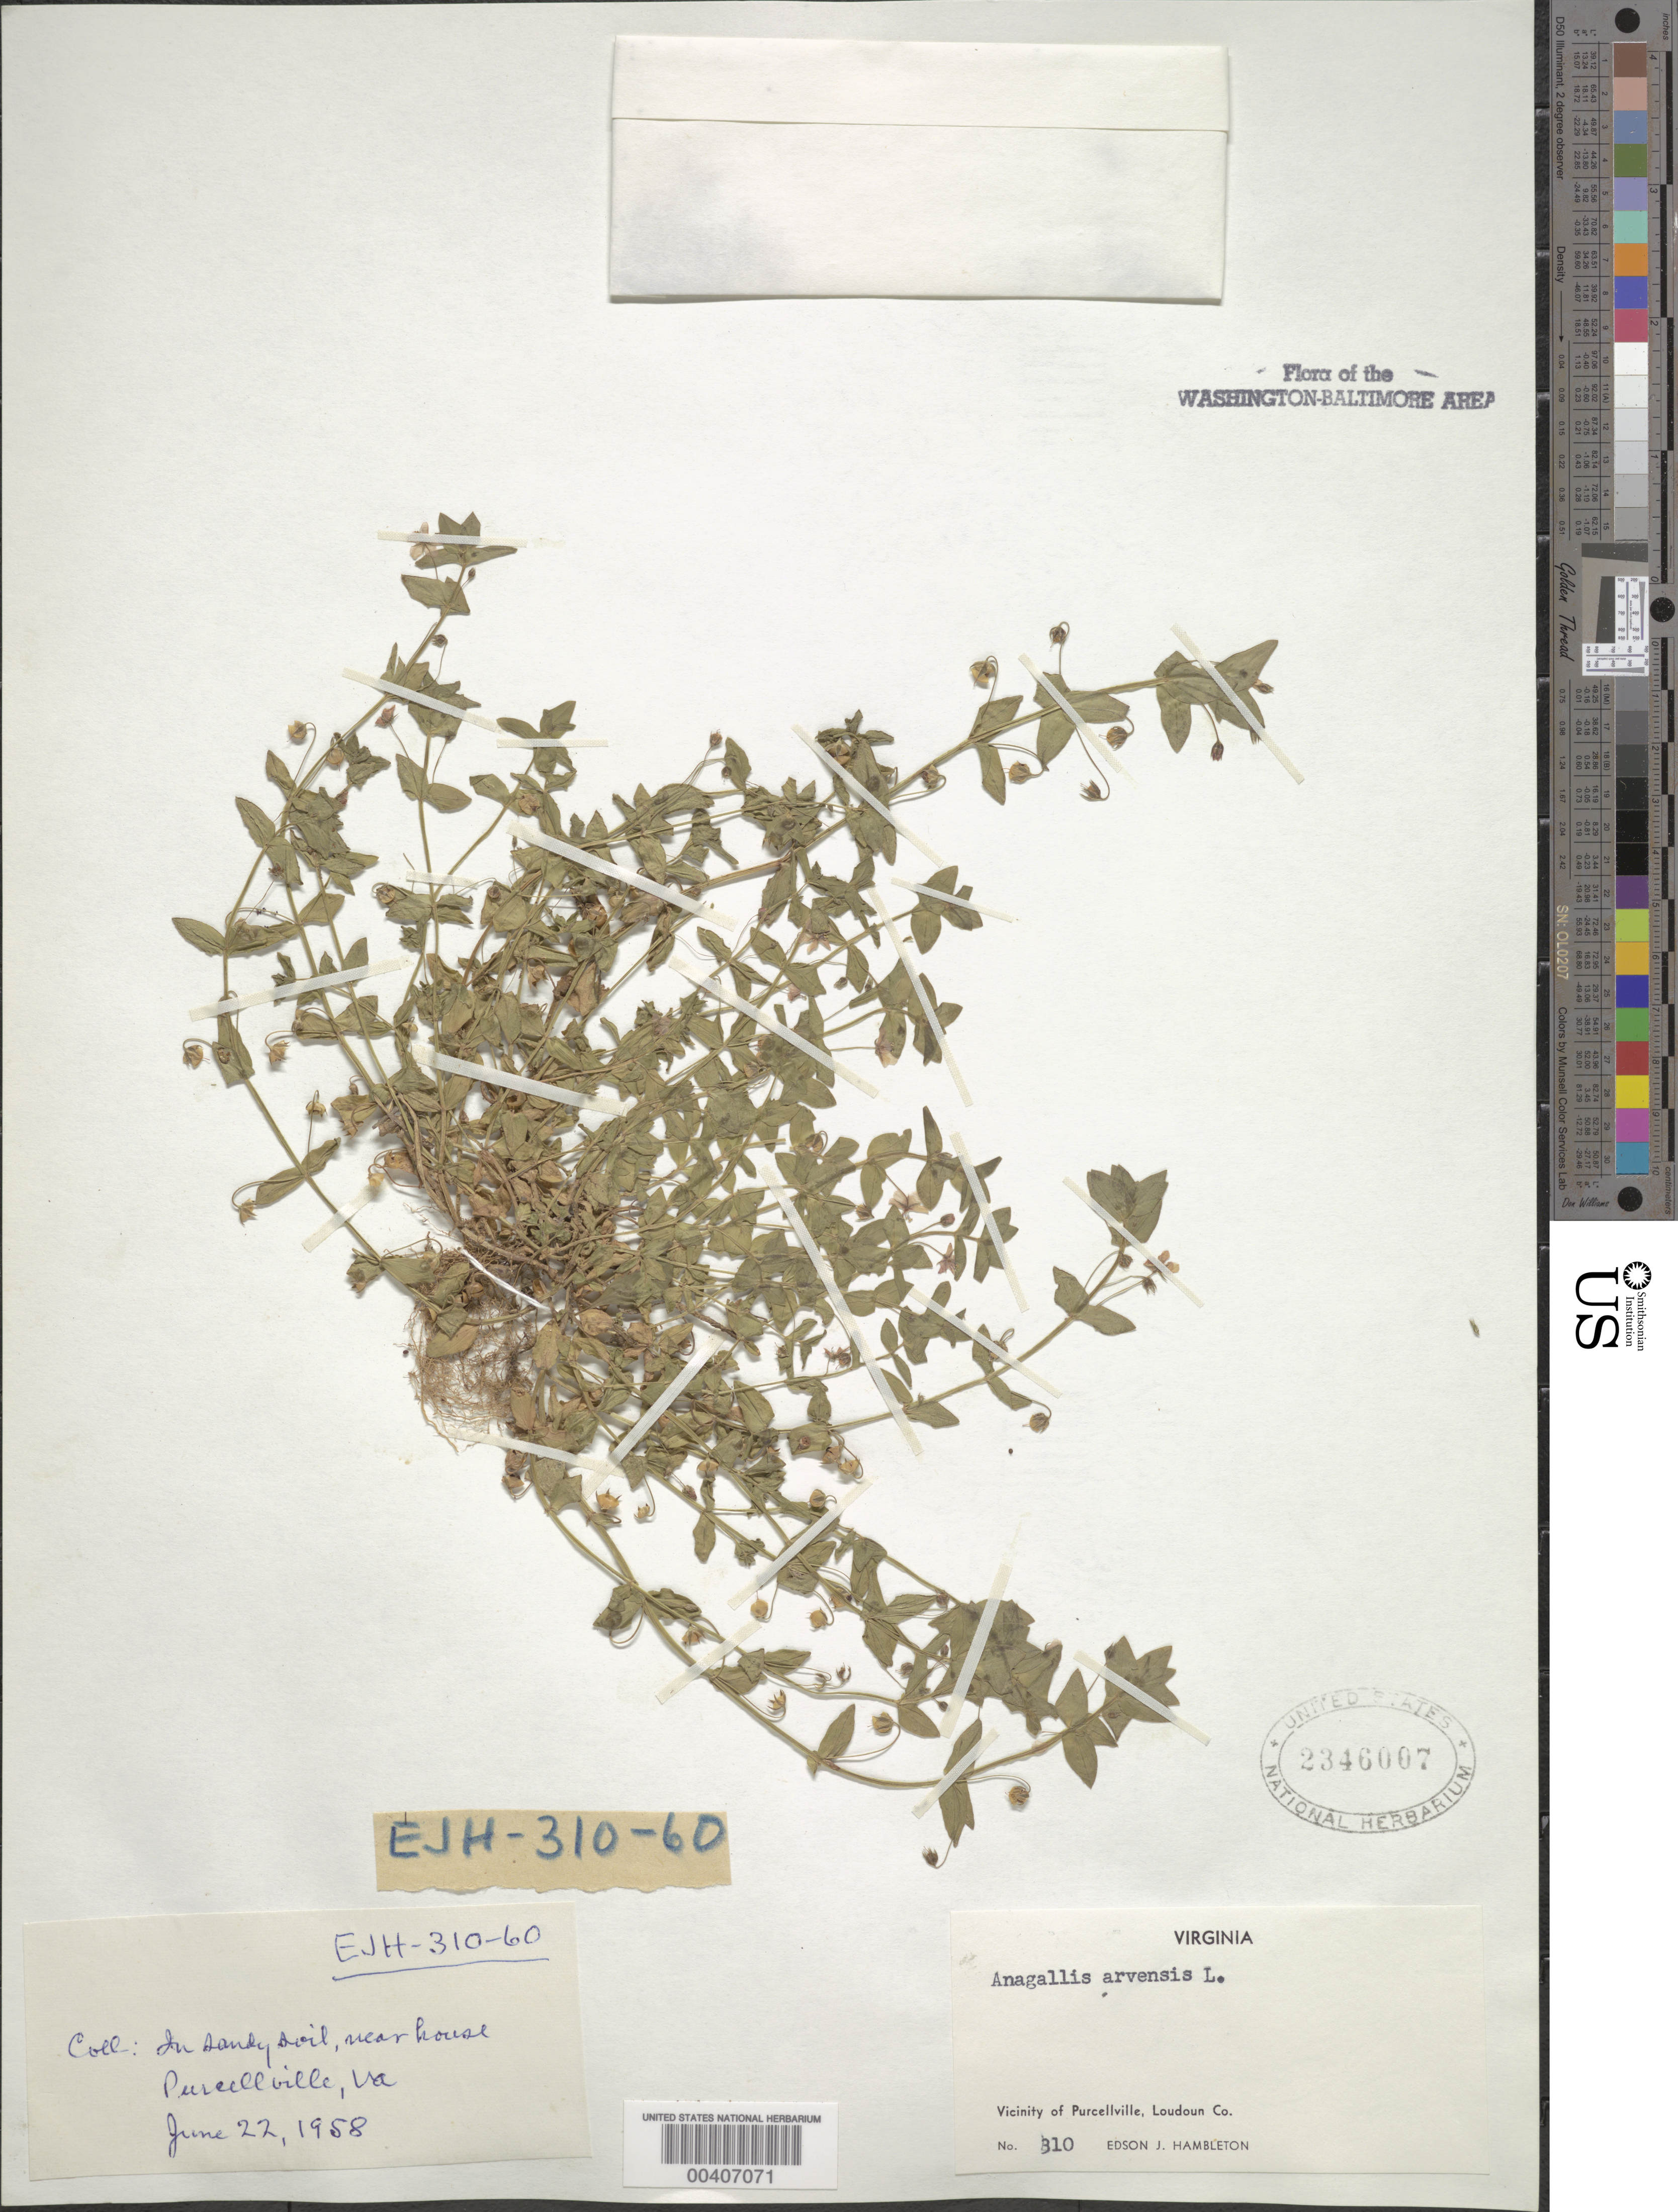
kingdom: Plantae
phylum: Tracheophyta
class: Magnoliopsida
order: Ericales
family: Primulaceae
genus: Anagallis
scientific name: Anagallis arvensis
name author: L.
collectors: E. Hambleton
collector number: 310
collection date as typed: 22 Jun 1958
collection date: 1958-06-22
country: United States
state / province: Virginia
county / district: Loudoun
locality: Purcellville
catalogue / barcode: US 2346007